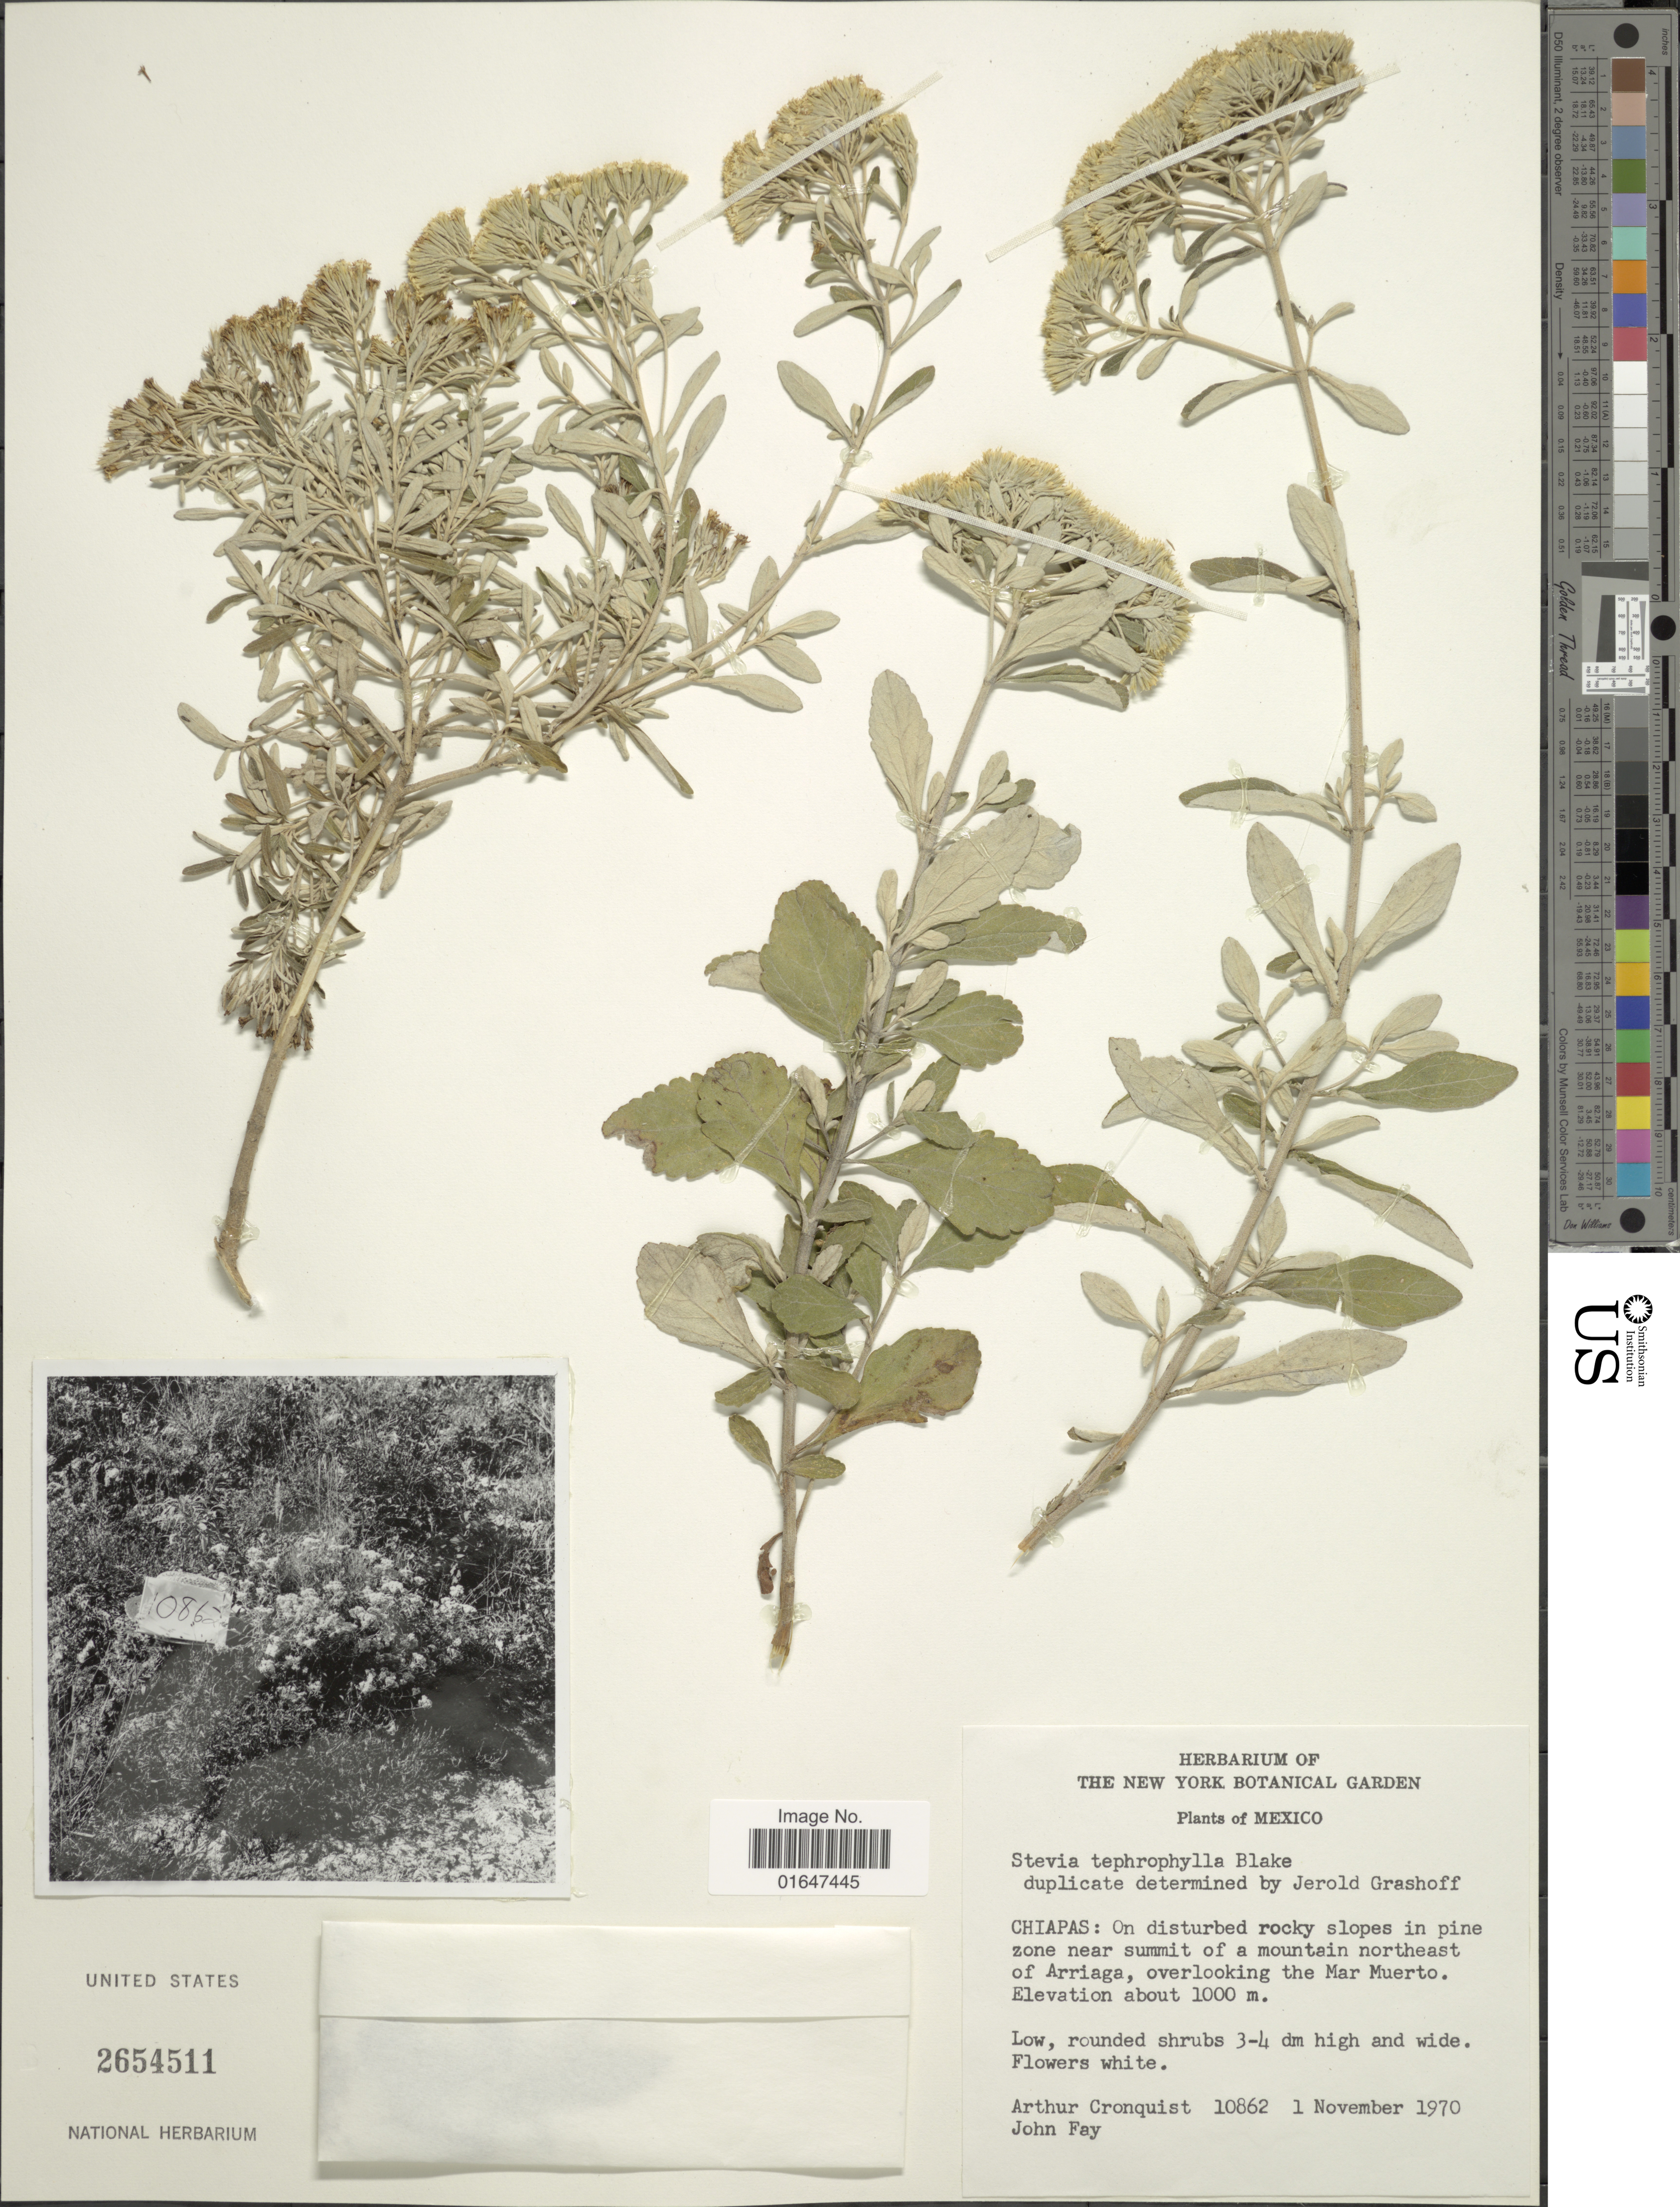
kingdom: Plantae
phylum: Tracheophyta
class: Magnoliopsida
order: Asterales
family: Asteraceae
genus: Stevia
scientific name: Stevia tephrophylla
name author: S.F. Blake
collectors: A. J. Cronquist & J. M. Fay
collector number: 10862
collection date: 1970-11-01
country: Mexico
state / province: Chiapas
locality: Northeast of Arriaga, overlooking the Mar Muerto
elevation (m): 1000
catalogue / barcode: US 2654511